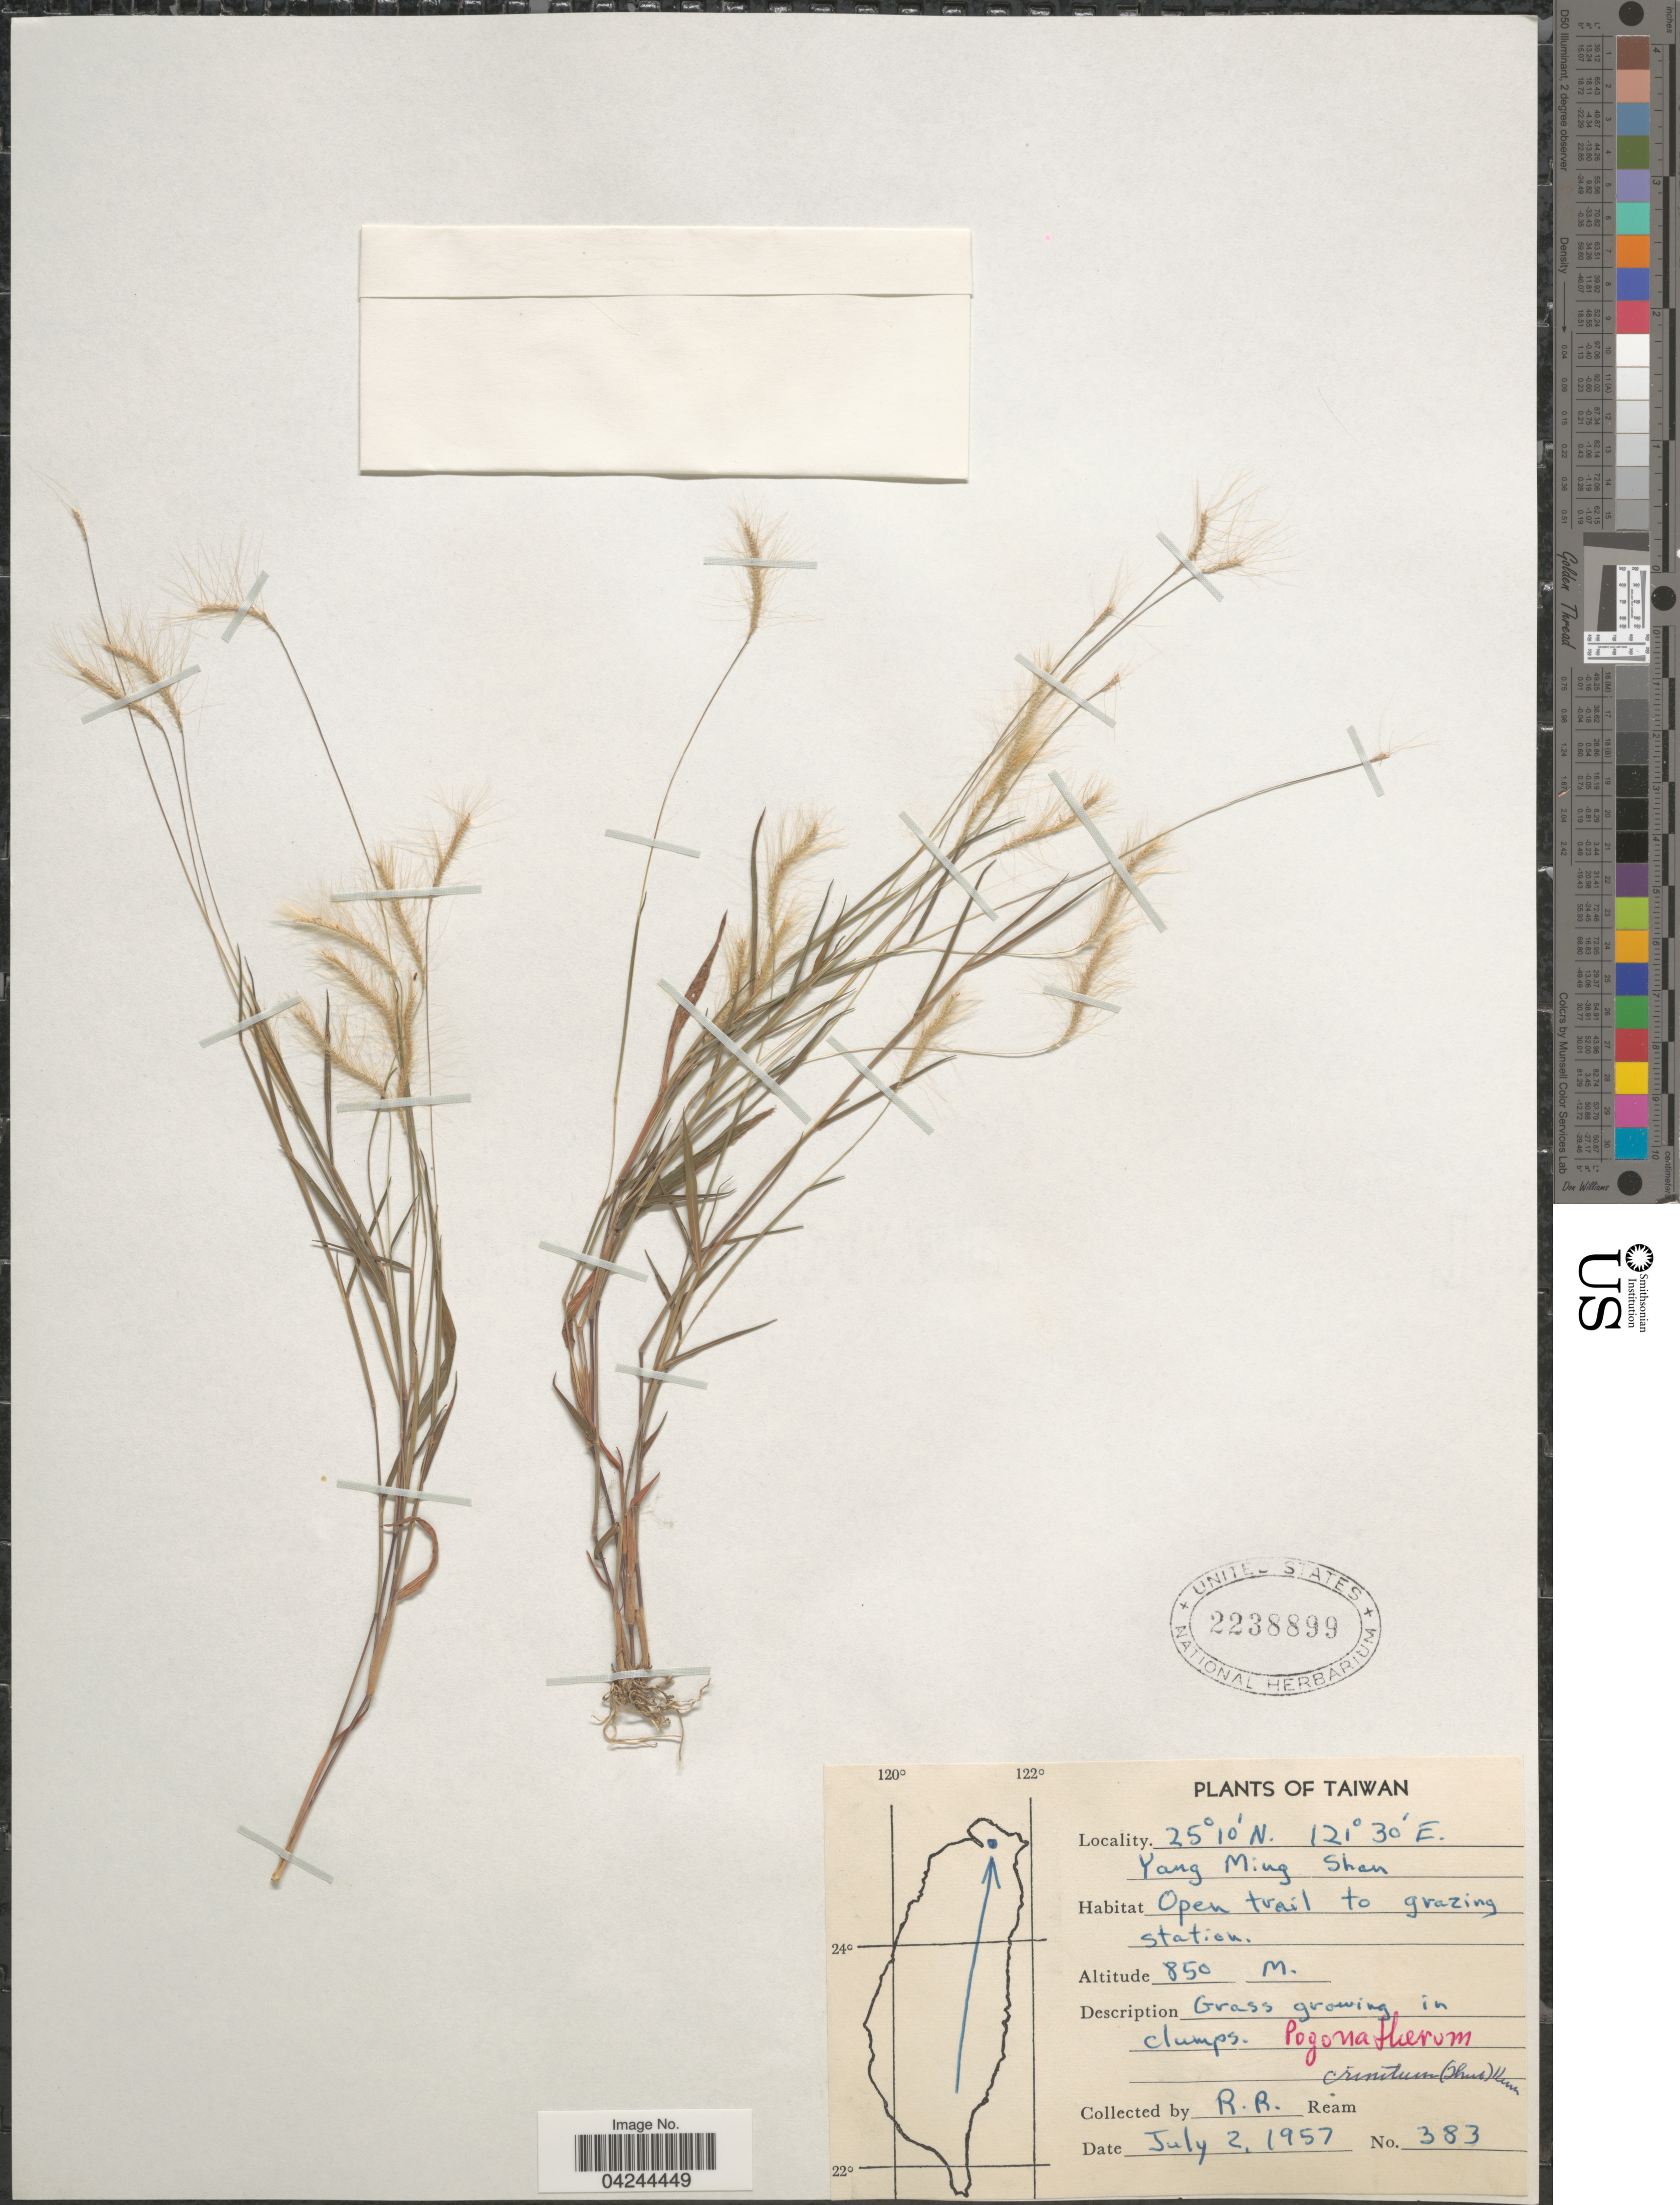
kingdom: Plantae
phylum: Tracheophyta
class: Liliopsida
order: Poales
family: Poaceae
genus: Pogonatherum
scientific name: Pogonatherum crinitum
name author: (Thunb.) Kunth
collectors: R. Ream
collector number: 383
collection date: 1957-07-02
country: Taiwan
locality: Yang Ming Shan. Open trail to grazing station.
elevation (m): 850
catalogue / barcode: US 2238899